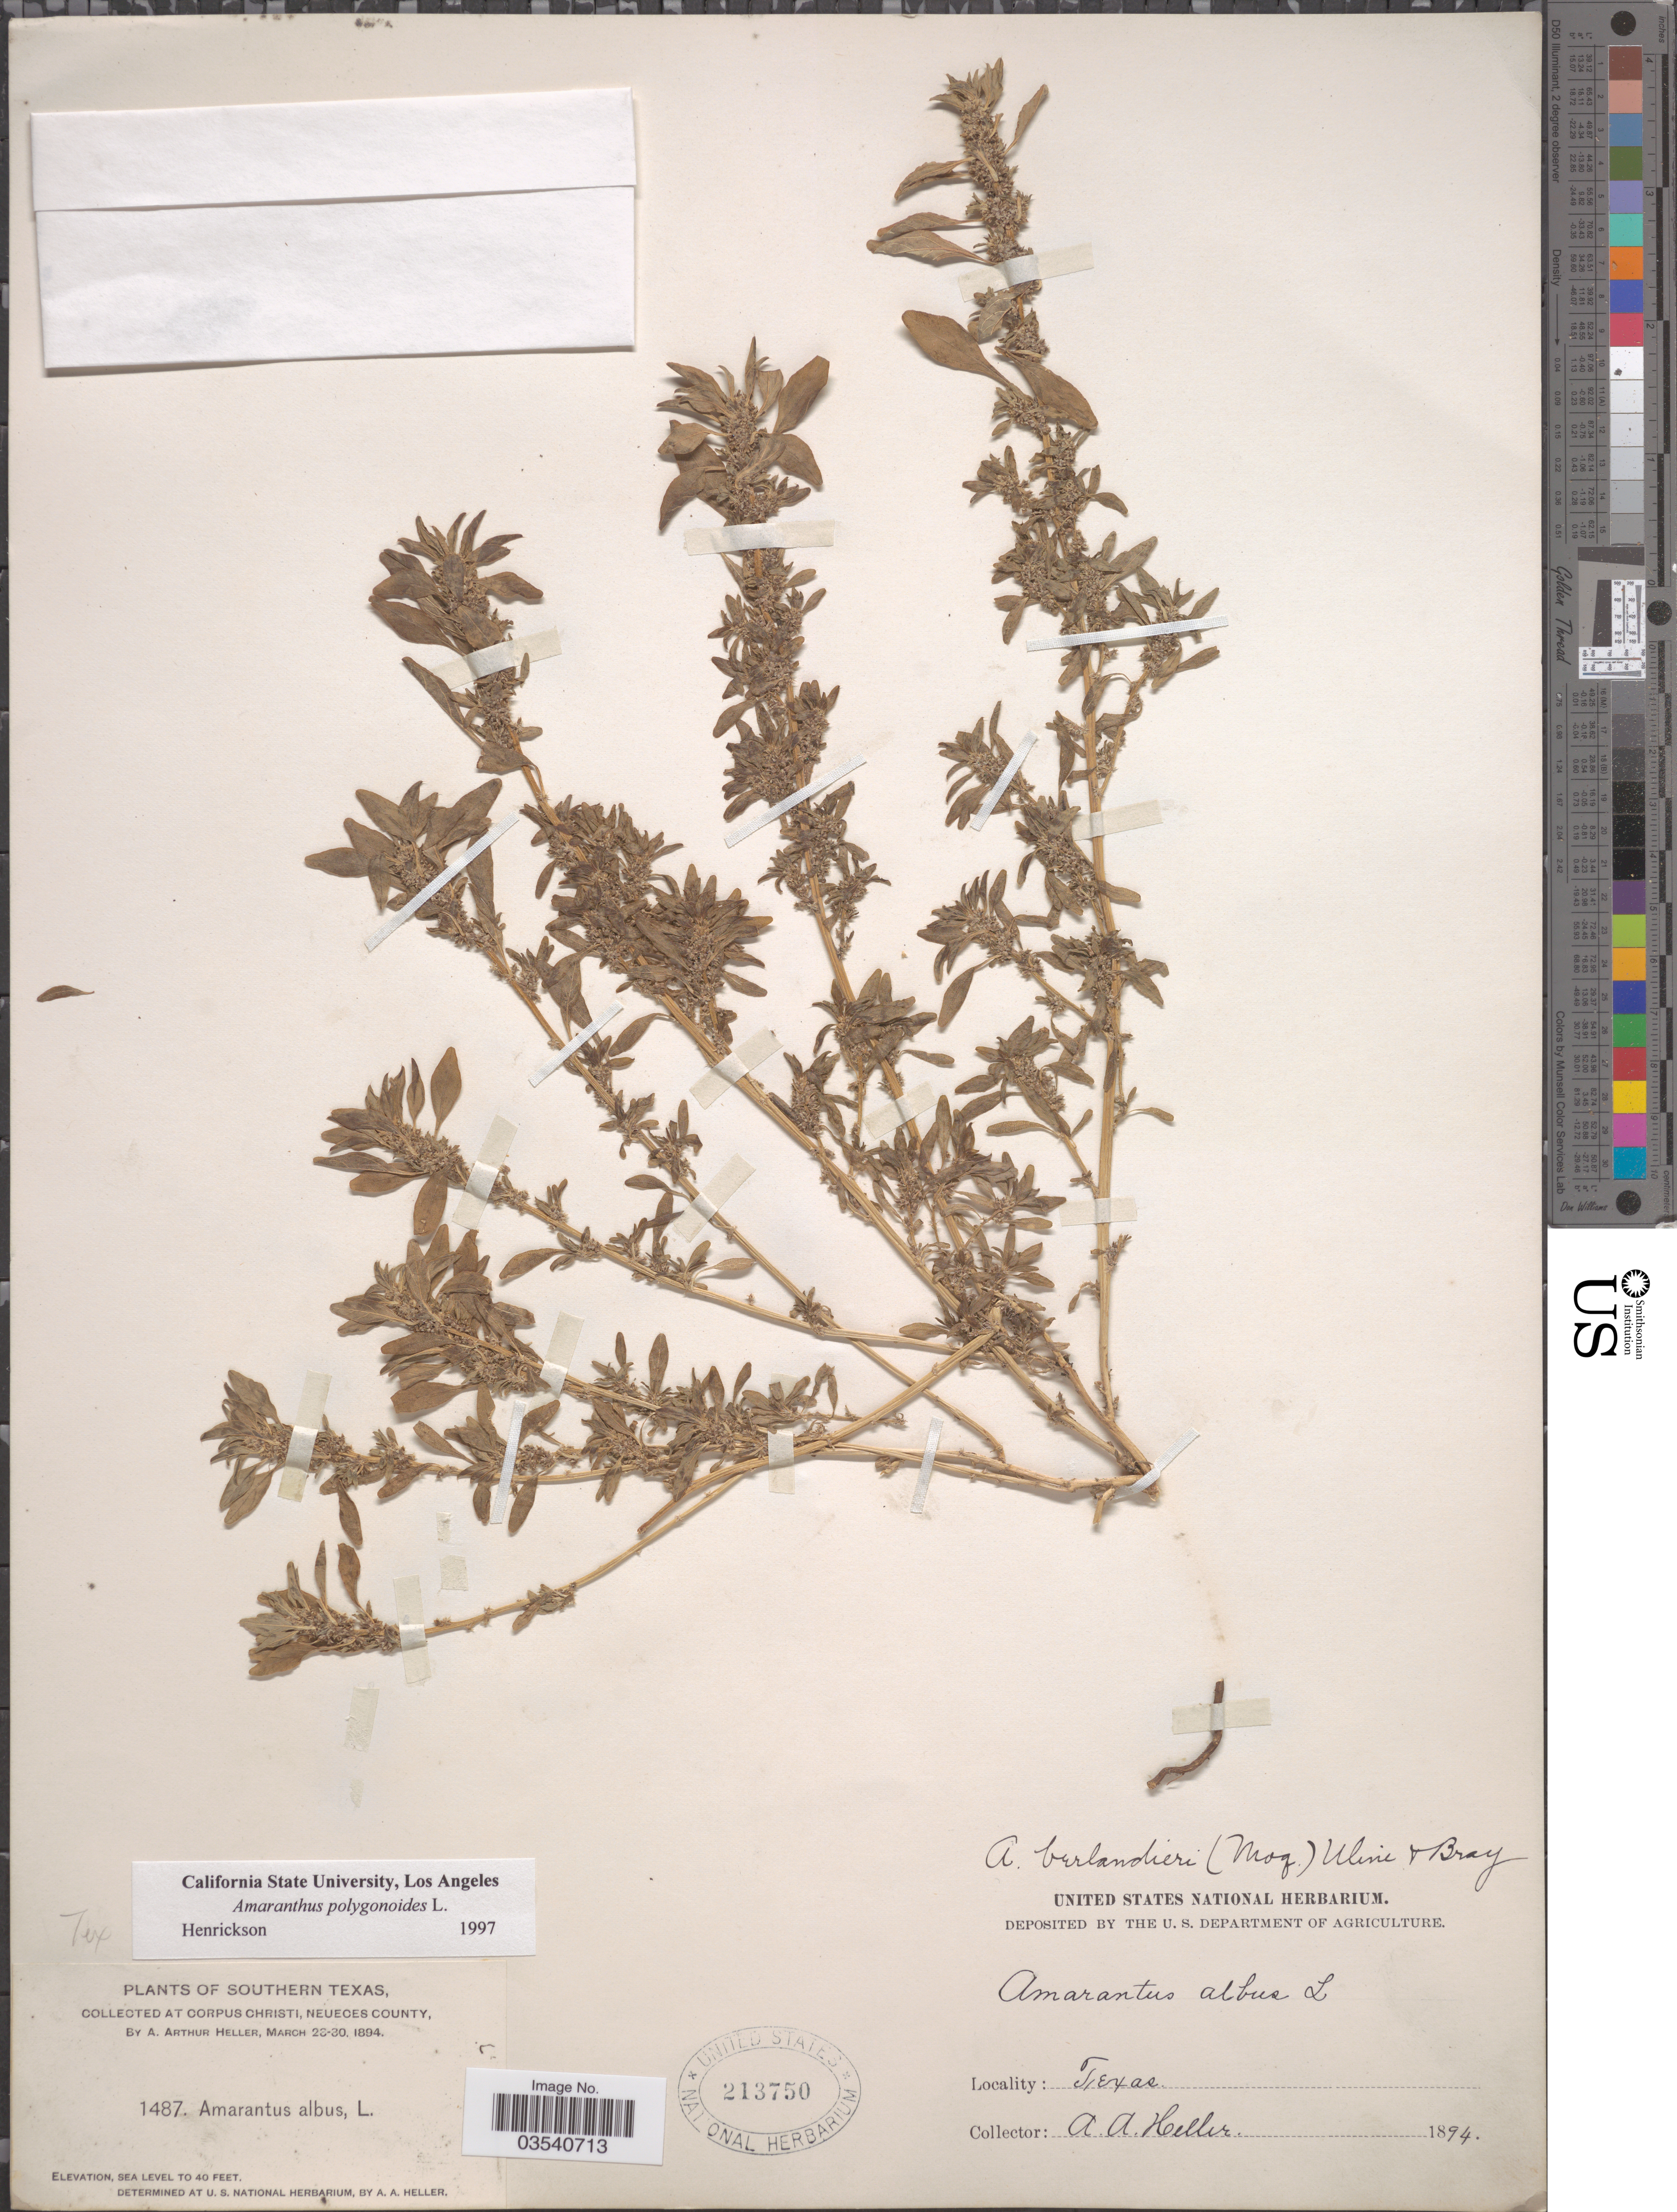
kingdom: Plantae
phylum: Tracheophyta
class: Magnoliopsida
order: Caryophyllales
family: Amaranthaceae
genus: Amaranthus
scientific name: Amaranthus polygonoides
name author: L.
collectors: A. A. Heller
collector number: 1487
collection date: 1894-03-23/1894-03-30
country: United States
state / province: Texas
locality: Southern Texas. At Corpus Christi, Neueces County.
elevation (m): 0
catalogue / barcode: US 213750